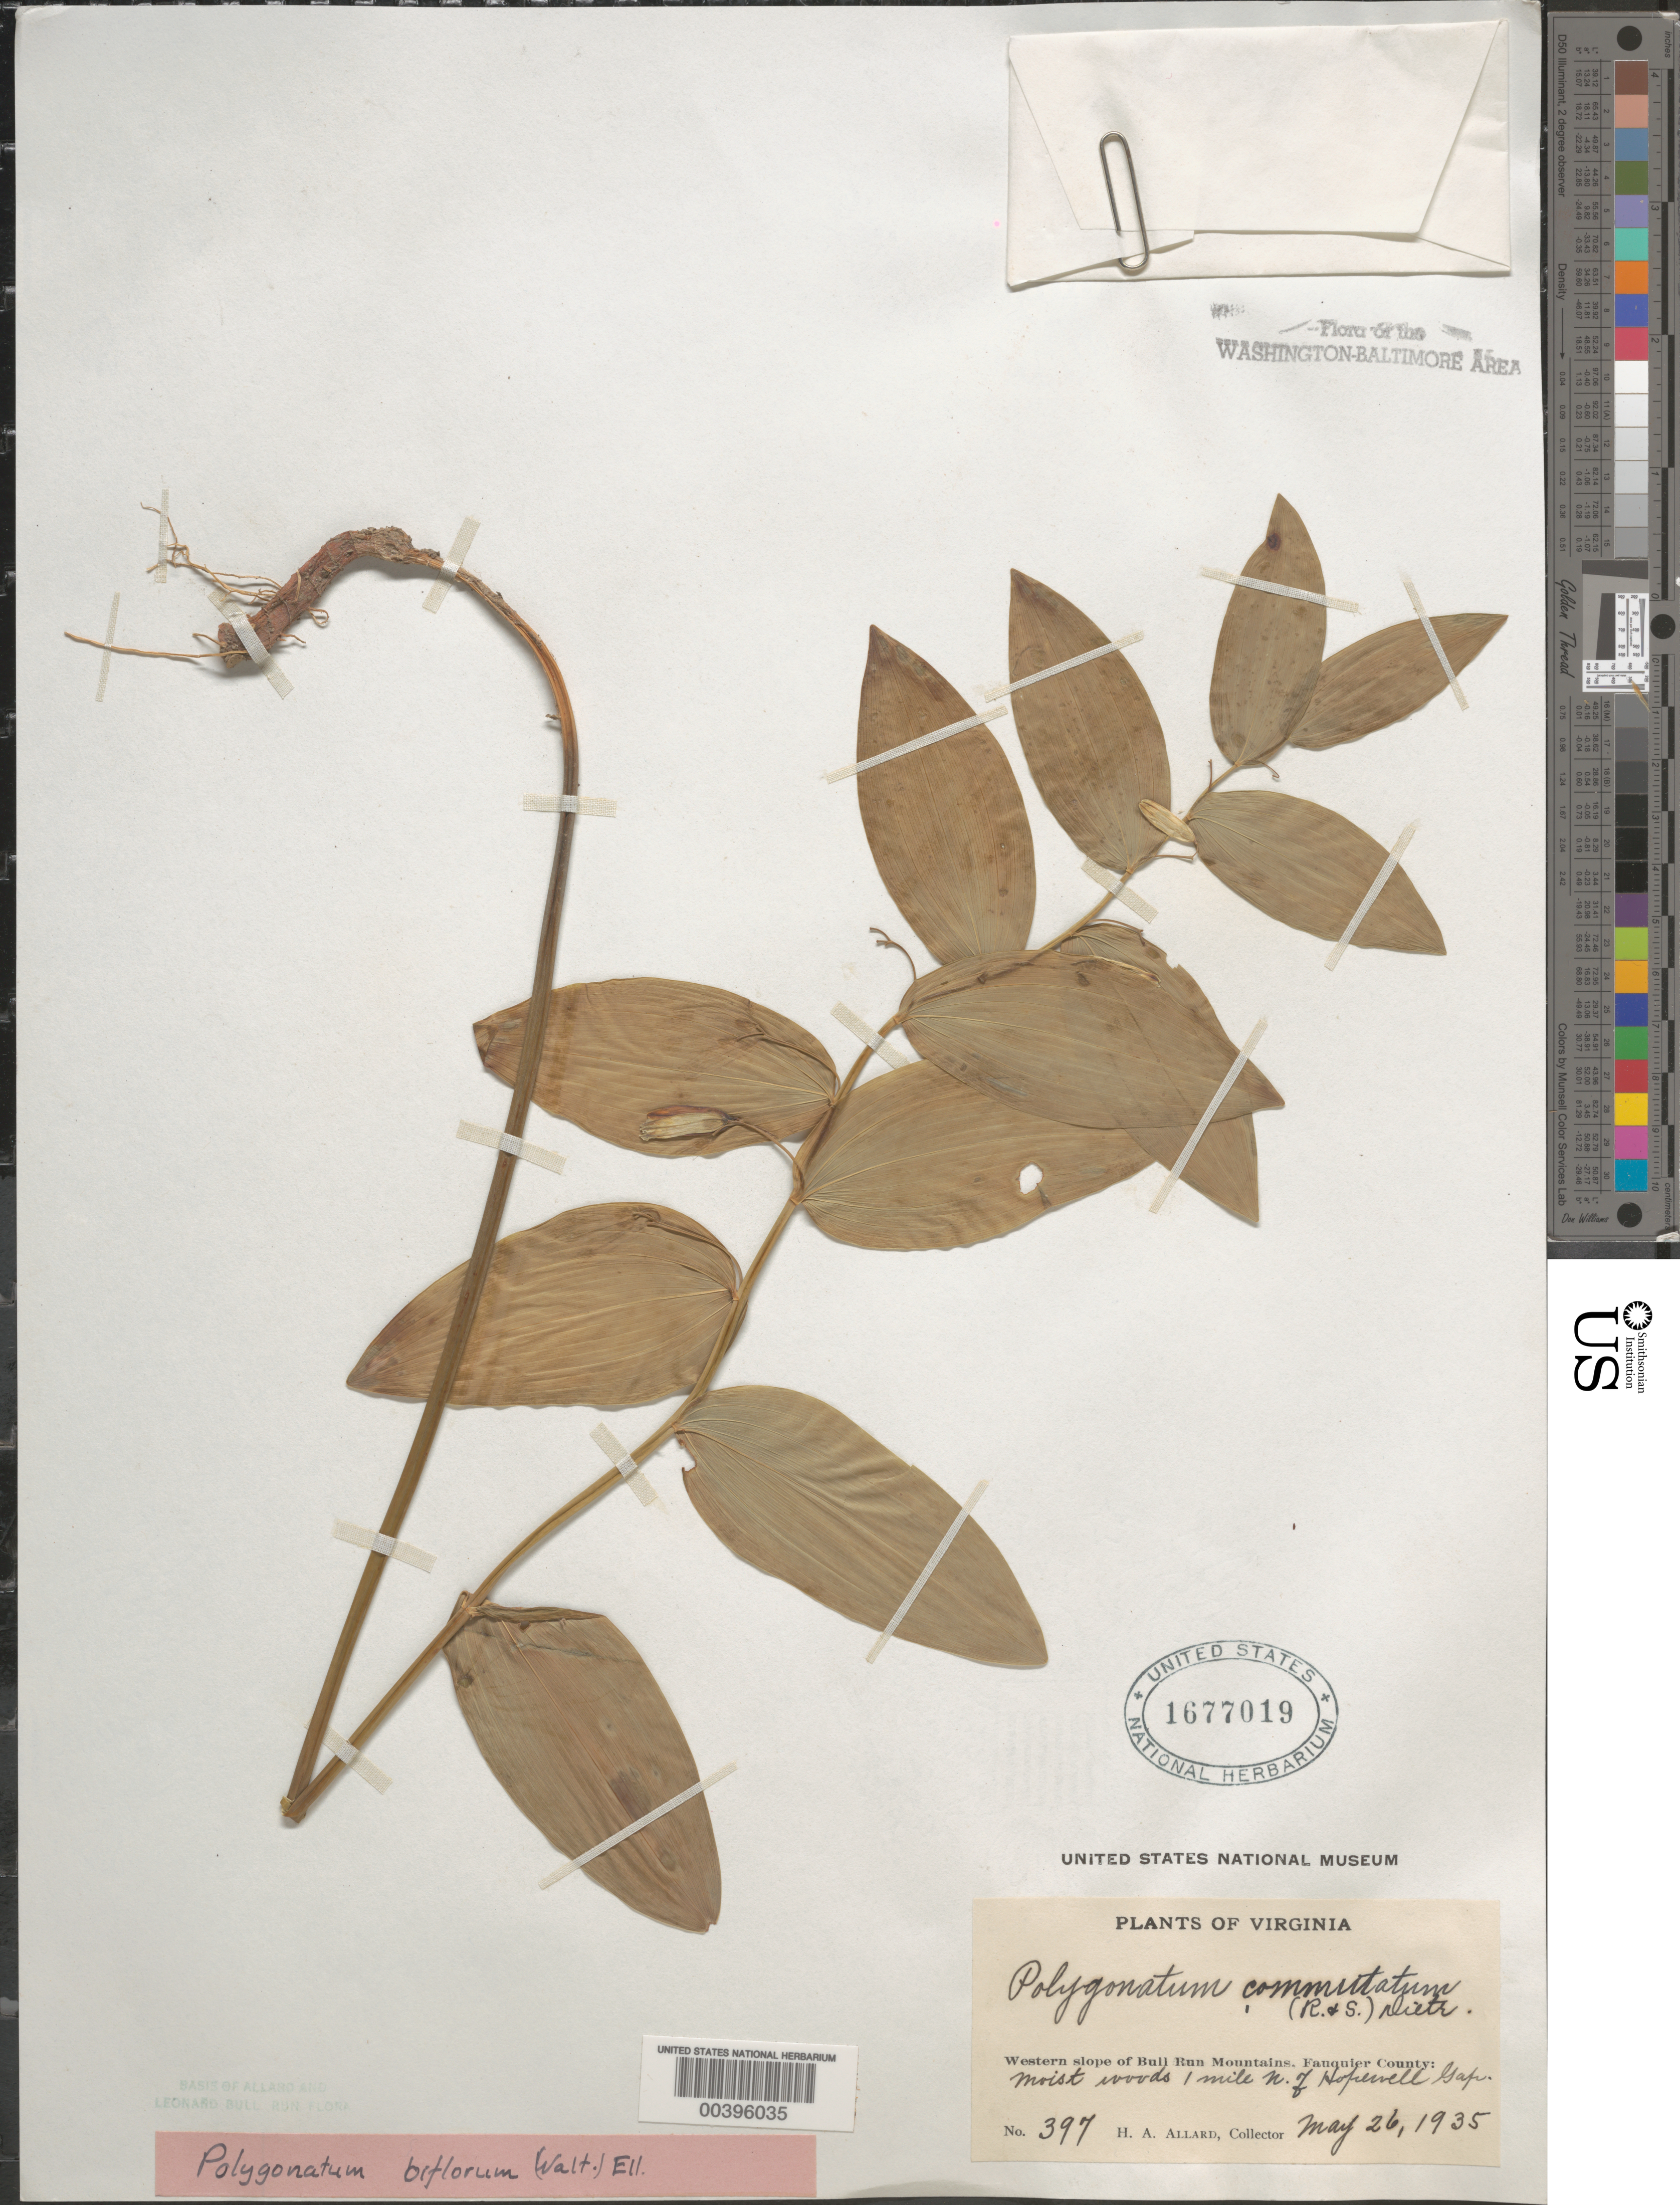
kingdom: Plantae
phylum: Tracheophyta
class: Liliopsida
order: Asparagales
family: Asparagaceae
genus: Polygonatum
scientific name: Polygonatum biflorum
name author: (Walter) Elliott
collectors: H. A. Allard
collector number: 397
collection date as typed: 26 May 1935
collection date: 1935-05-26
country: United States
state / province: Virginia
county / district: Fauquier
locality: North of Hopewell Gap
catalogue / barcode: US 1677019